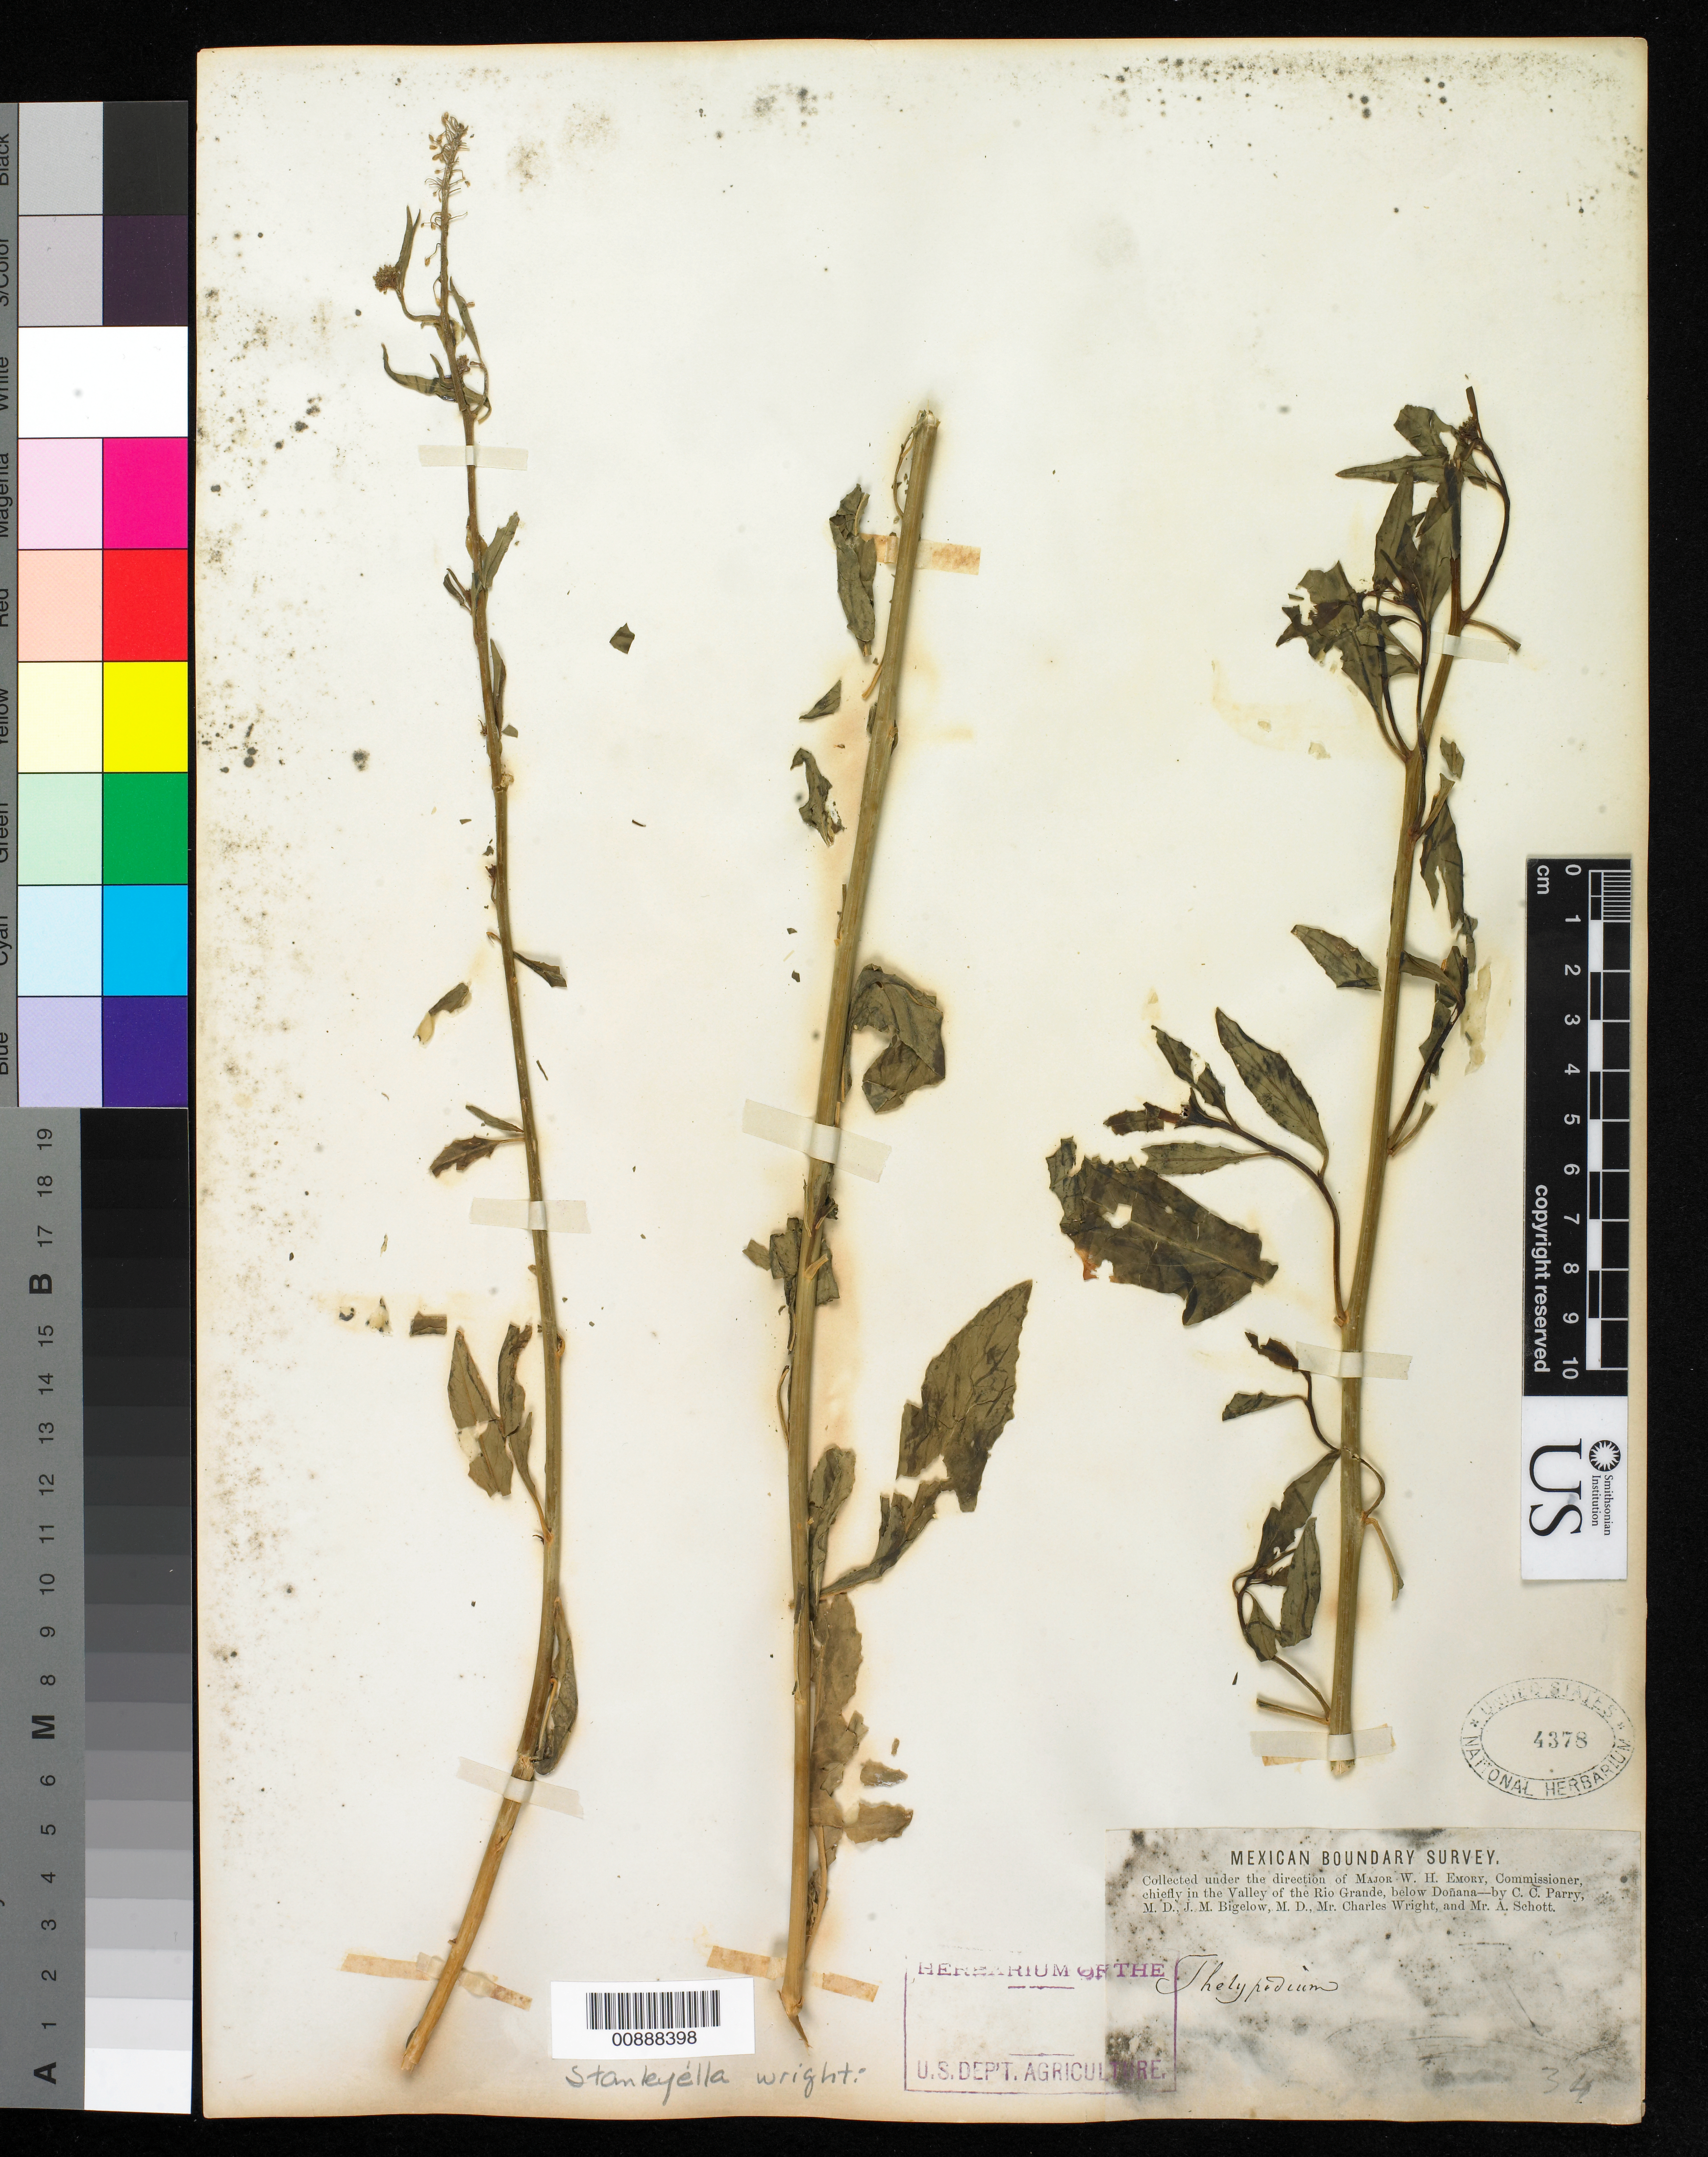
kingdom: Plantae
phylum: Tracheophyta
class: Magnoliopsida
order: Brassicales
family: Brassicaceae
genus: Stanleyella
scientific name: Stanleyella wrightii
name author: Rydb.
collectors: C. C. Parry, J. M. Bigelow, C. Wright & A. C. V. Schott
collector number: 34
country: United States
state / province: New Mexico / Texas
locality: Valley of the Rio Grande, below Doñana.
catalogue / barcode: US 4378